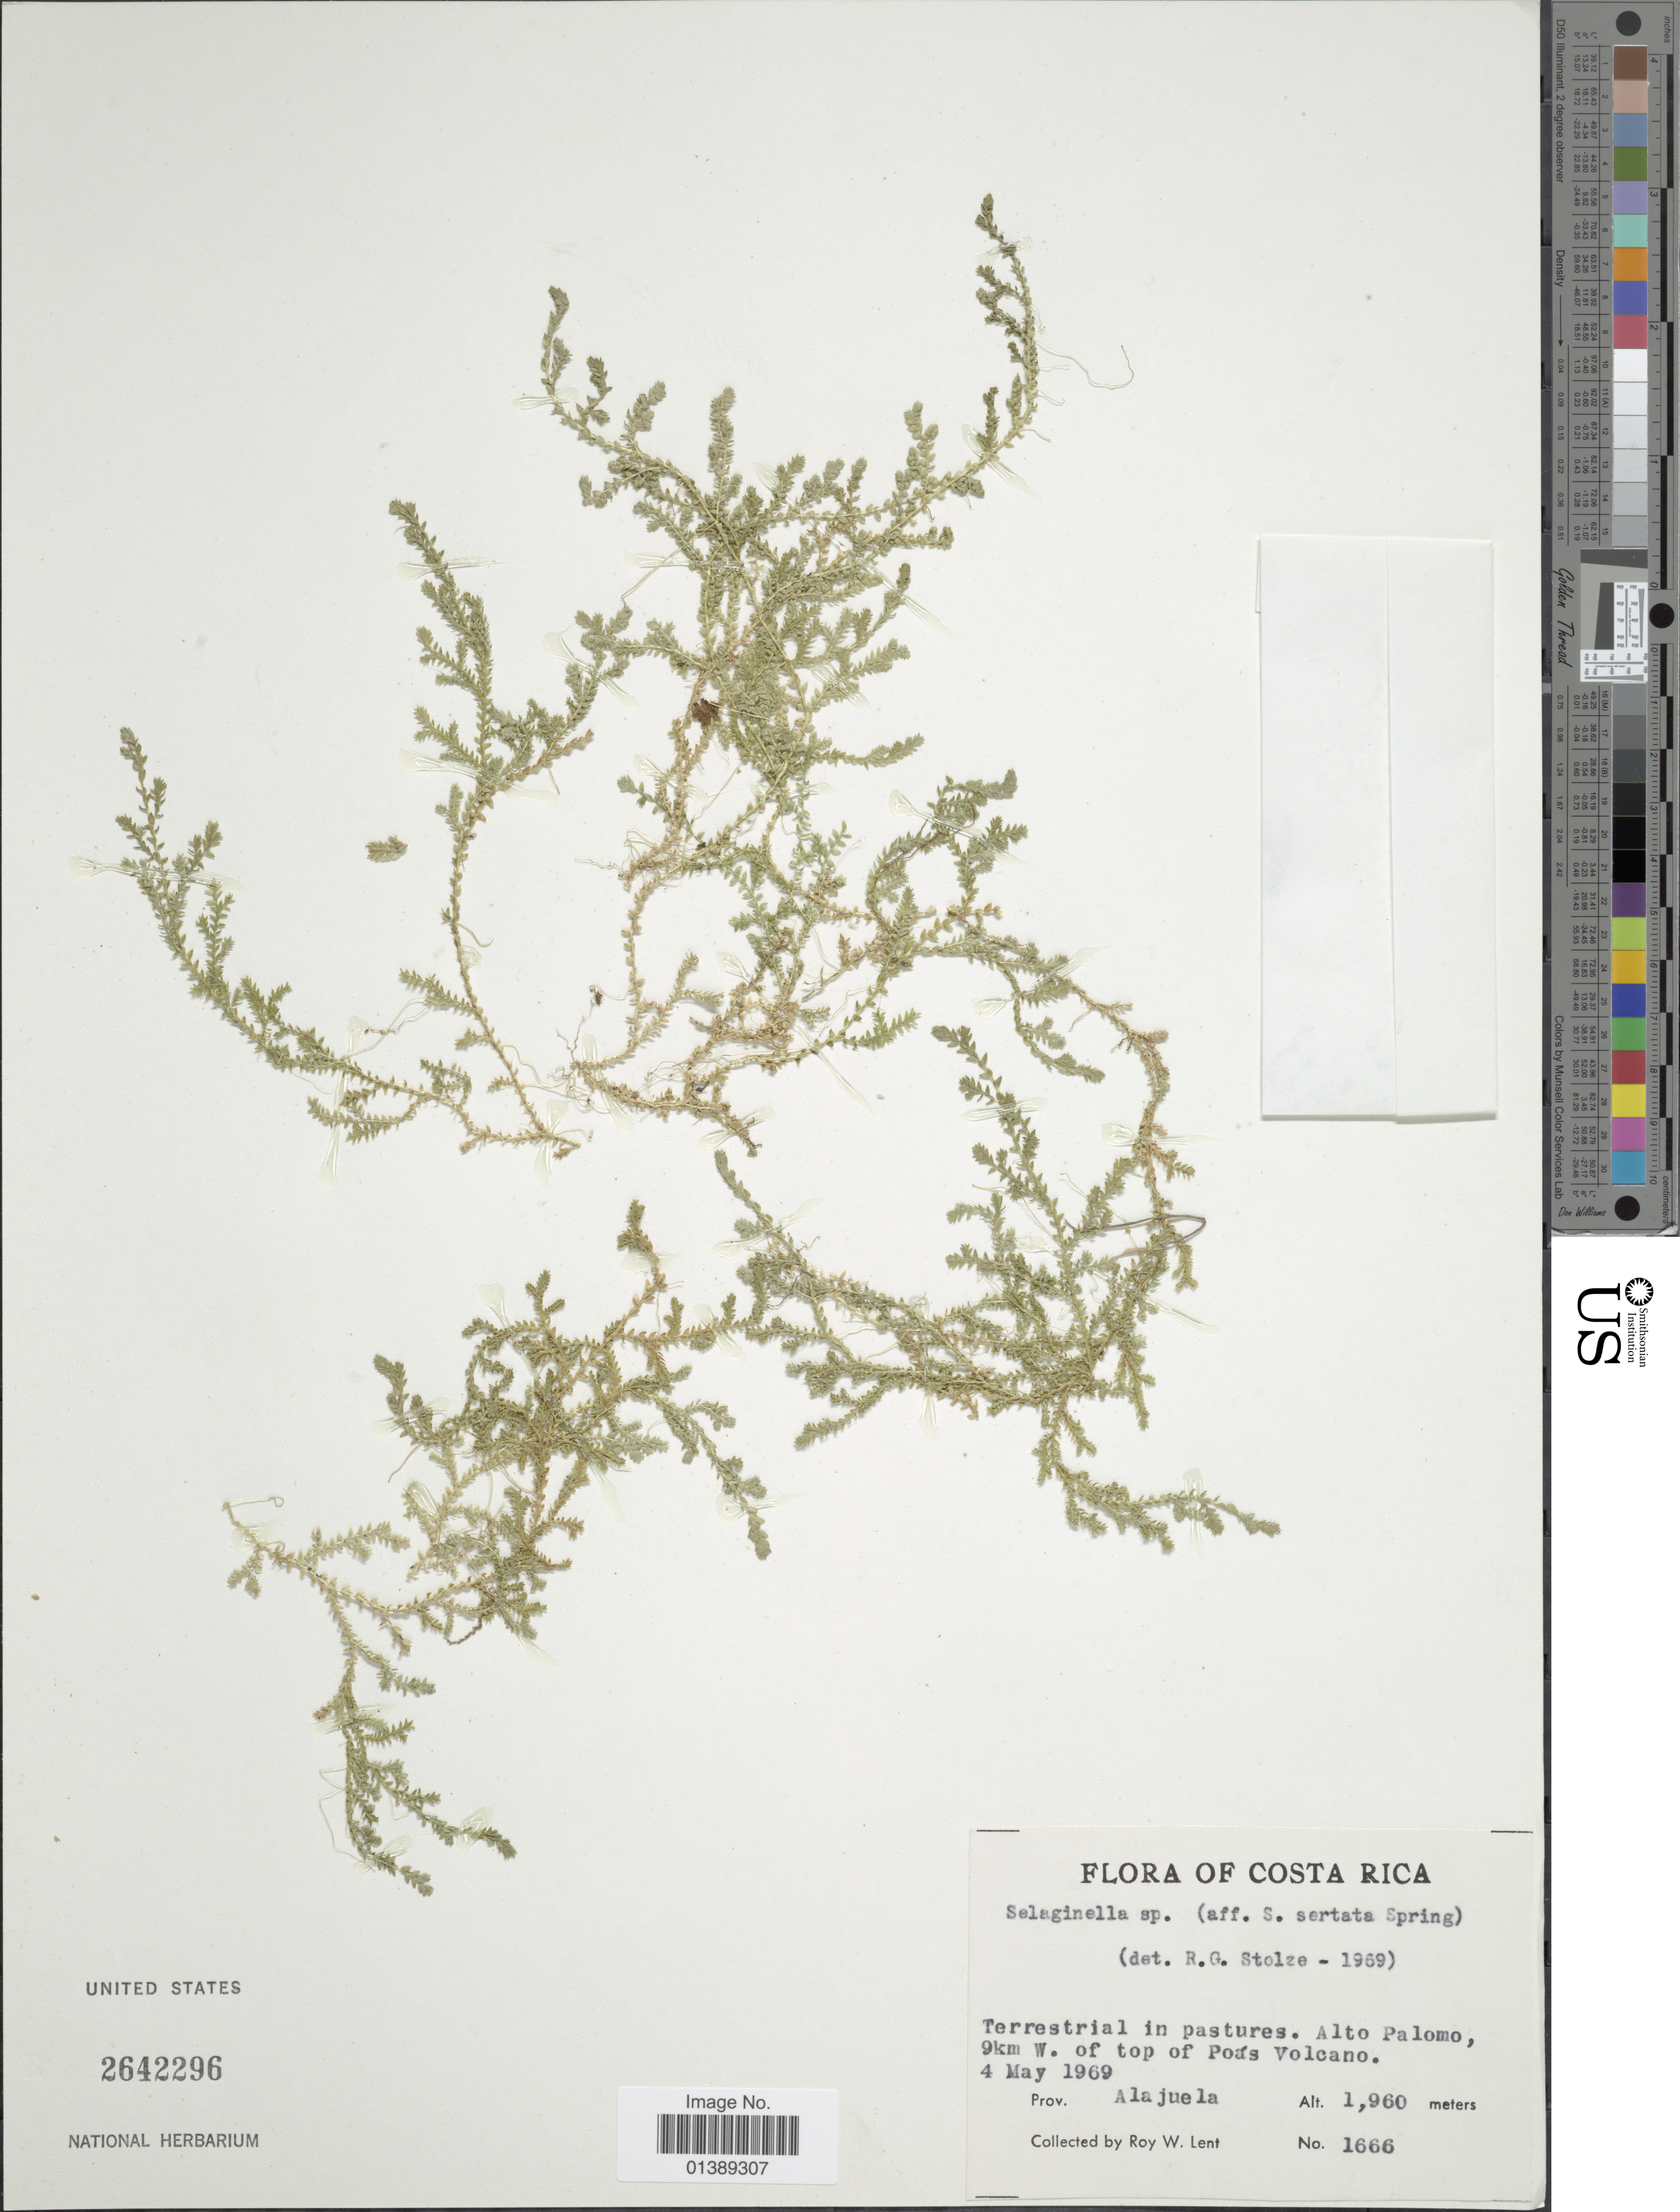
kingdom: Plantae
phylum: Tracheophyta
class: Lycopodiopsida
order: Selaginellales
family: Selaginellaceae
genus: Selaginella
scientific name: Selaginella sertata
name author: Spring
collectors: R. W. Lent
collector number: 1666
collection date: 1969-05-04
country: Costa Rica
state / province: Alajuela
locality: Alto Palomo, 9km W of top of Poás Volcano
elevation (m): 1960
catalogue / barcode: US 2642296